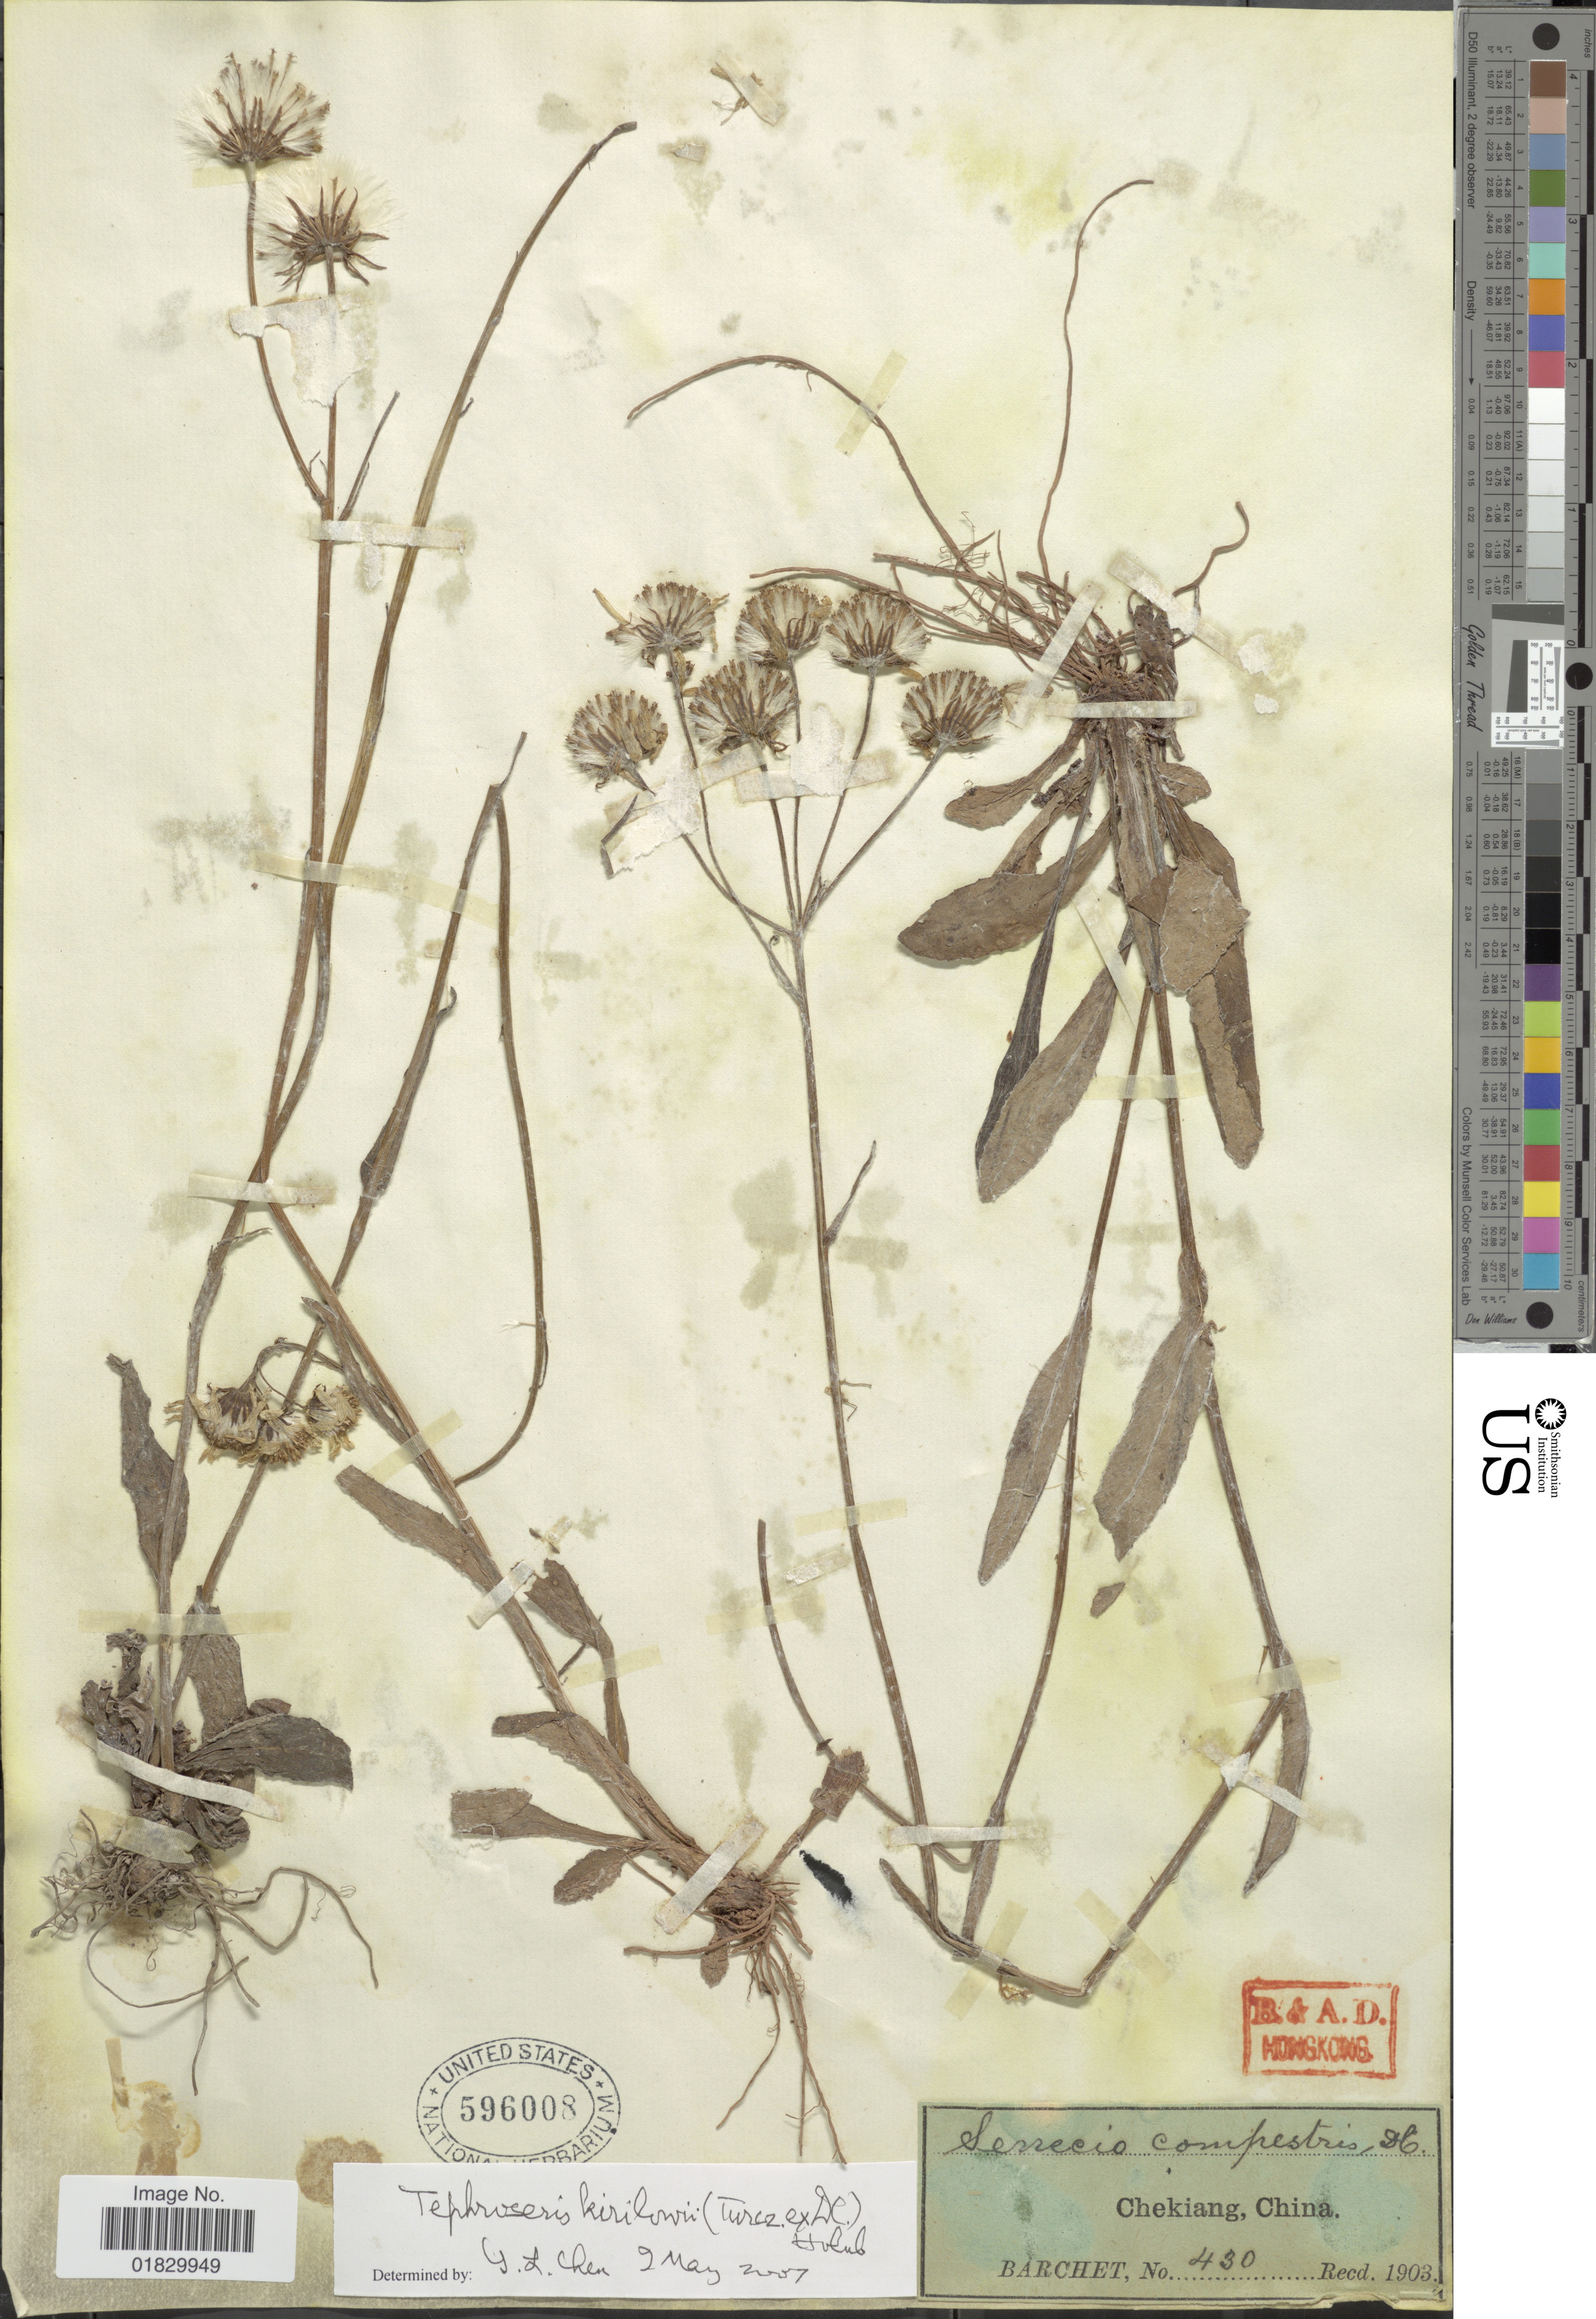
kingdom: Plantae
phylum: Tracheophyta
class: Magnoliopsida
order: Asterales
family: Asteraceae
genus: Tephroseris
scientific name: Tephroseris kirilowii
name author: (Turcz. ex DC.) Holub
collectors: S. P. Barchet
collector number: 430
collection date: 1903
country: China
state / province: Zhejiang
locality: Chekiang, China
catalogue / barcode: US 596008